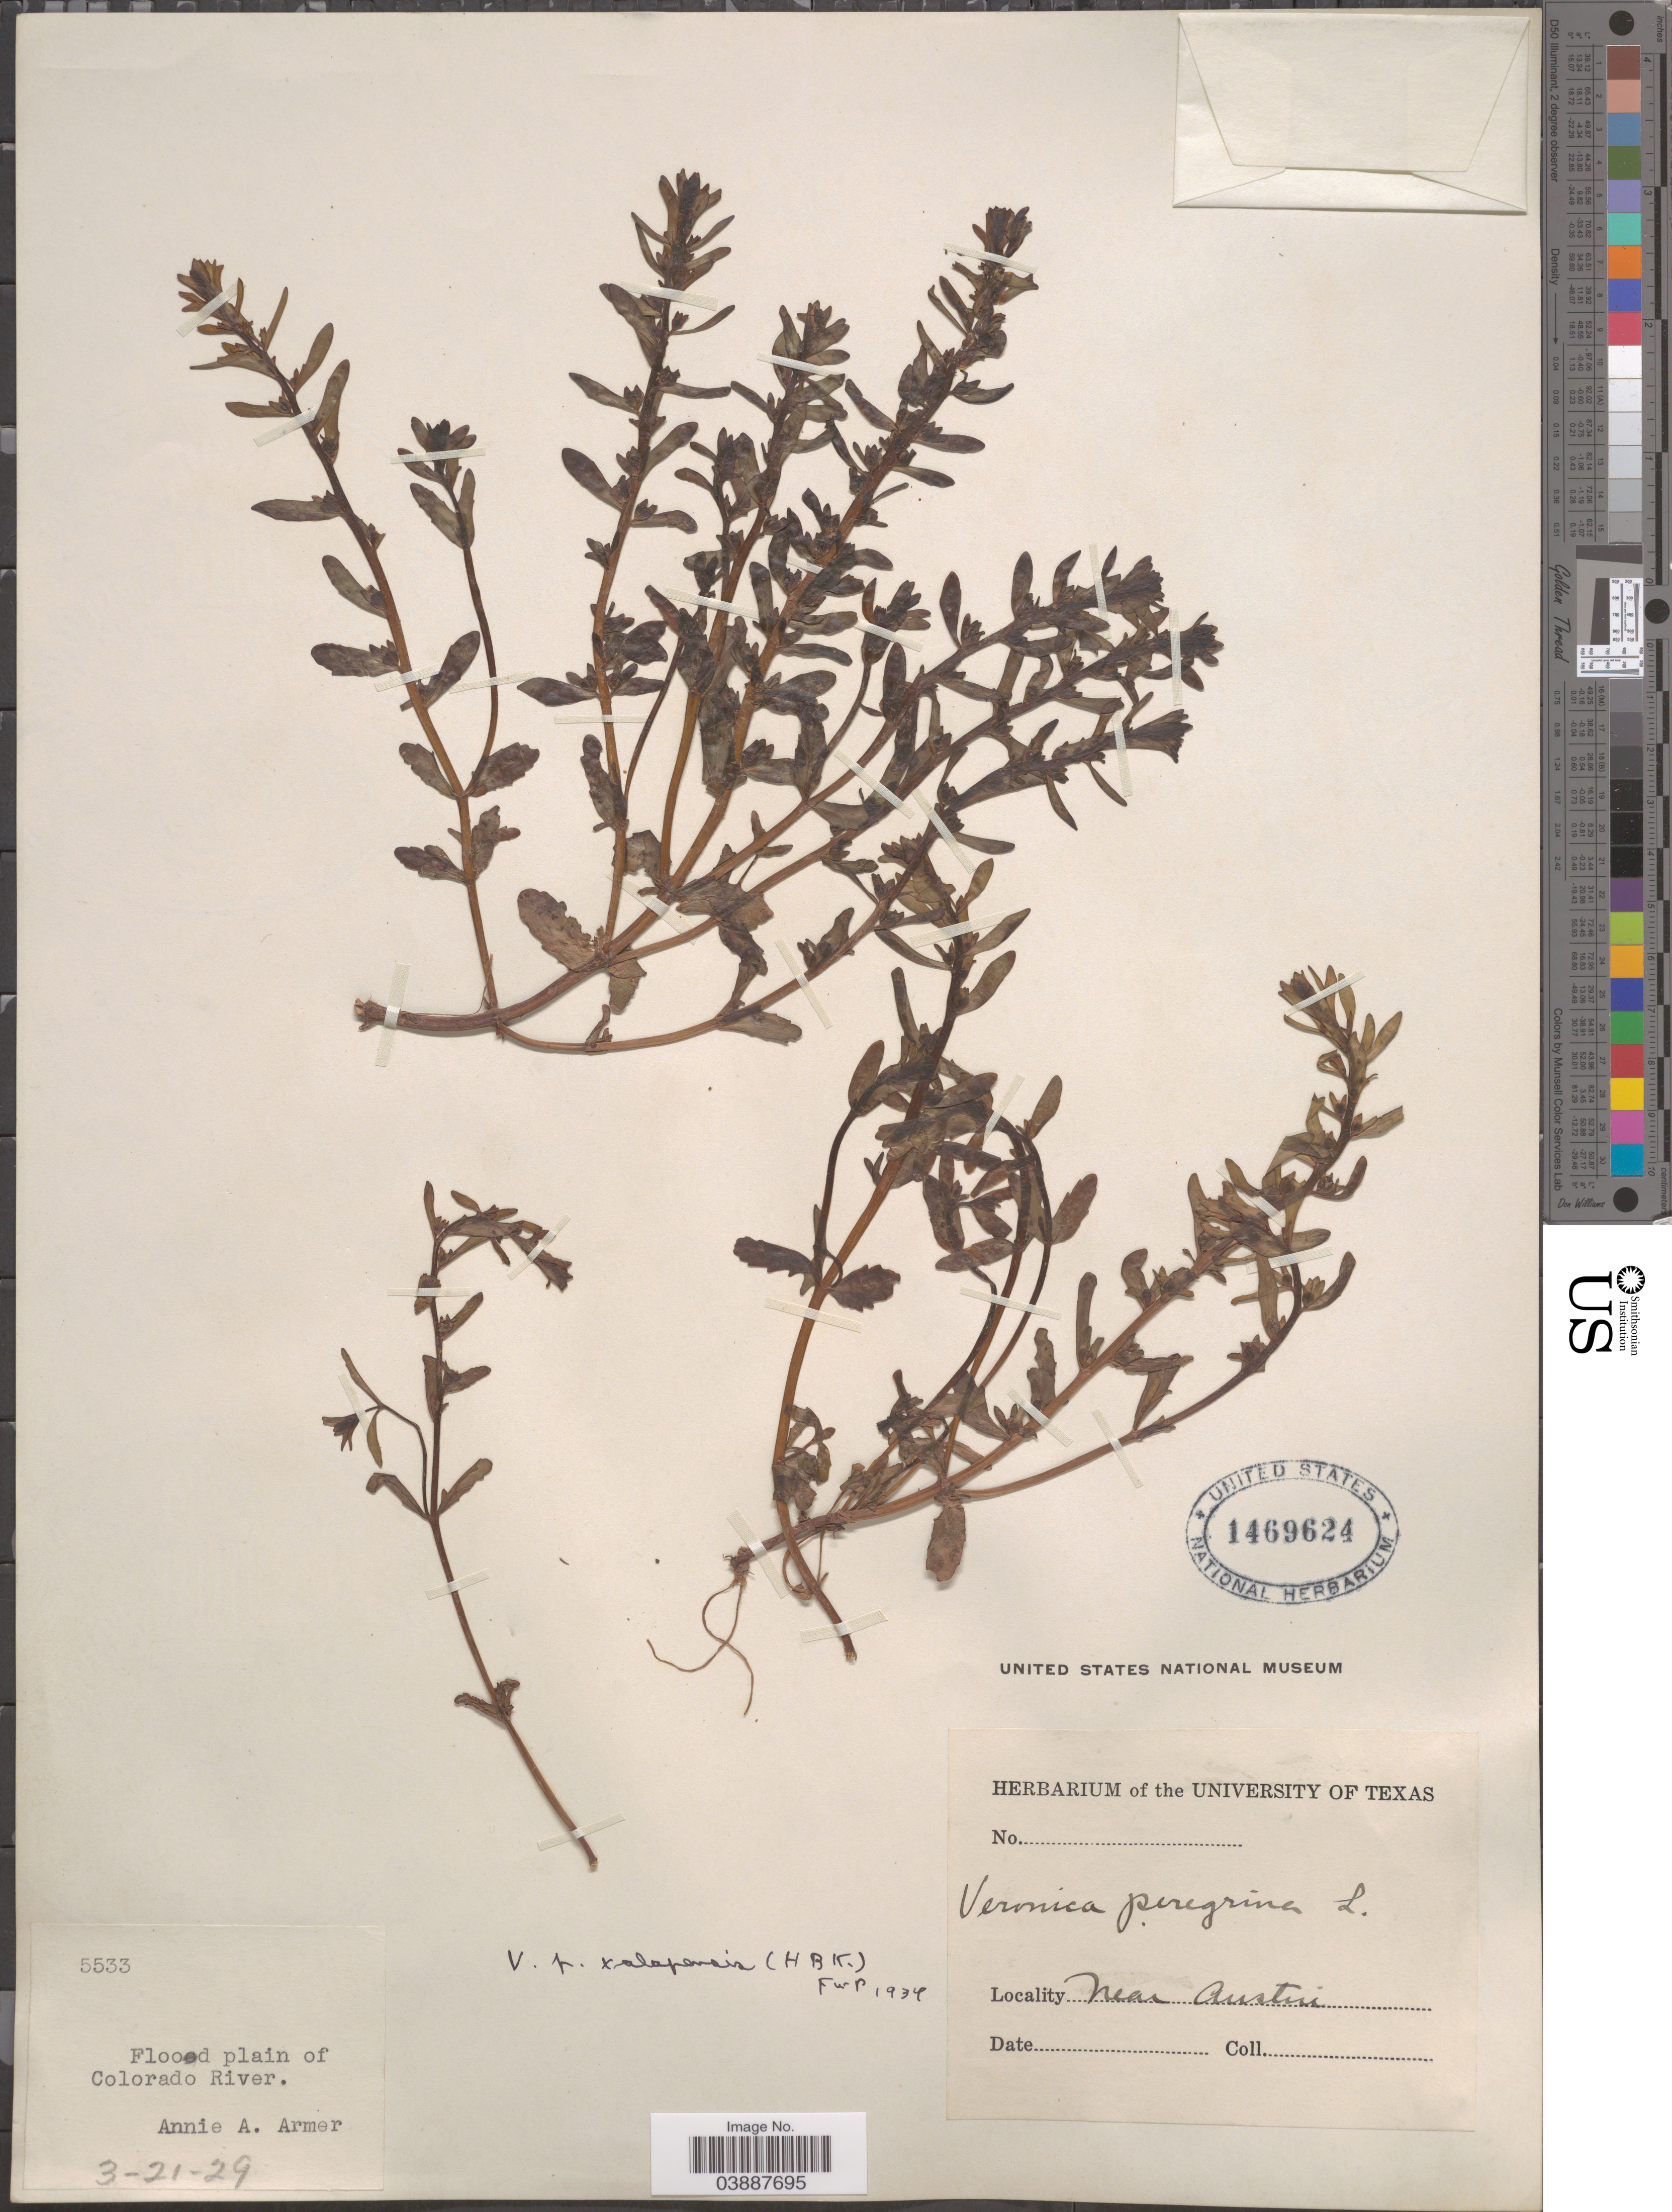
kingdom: Plantae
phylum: Tracheophyta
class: Magnoliopsida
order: Lamiales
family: Plantaginaceae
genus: Veronica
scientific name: Veronica peregrina var. xalapensis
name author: Kunth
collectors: A. Armer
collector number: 5533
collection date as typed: Transcribed d/m/y: 21/3/29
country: United States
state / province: Texas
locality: Flood plain of Colorado River. Near Austin.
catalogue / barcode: US 1469624